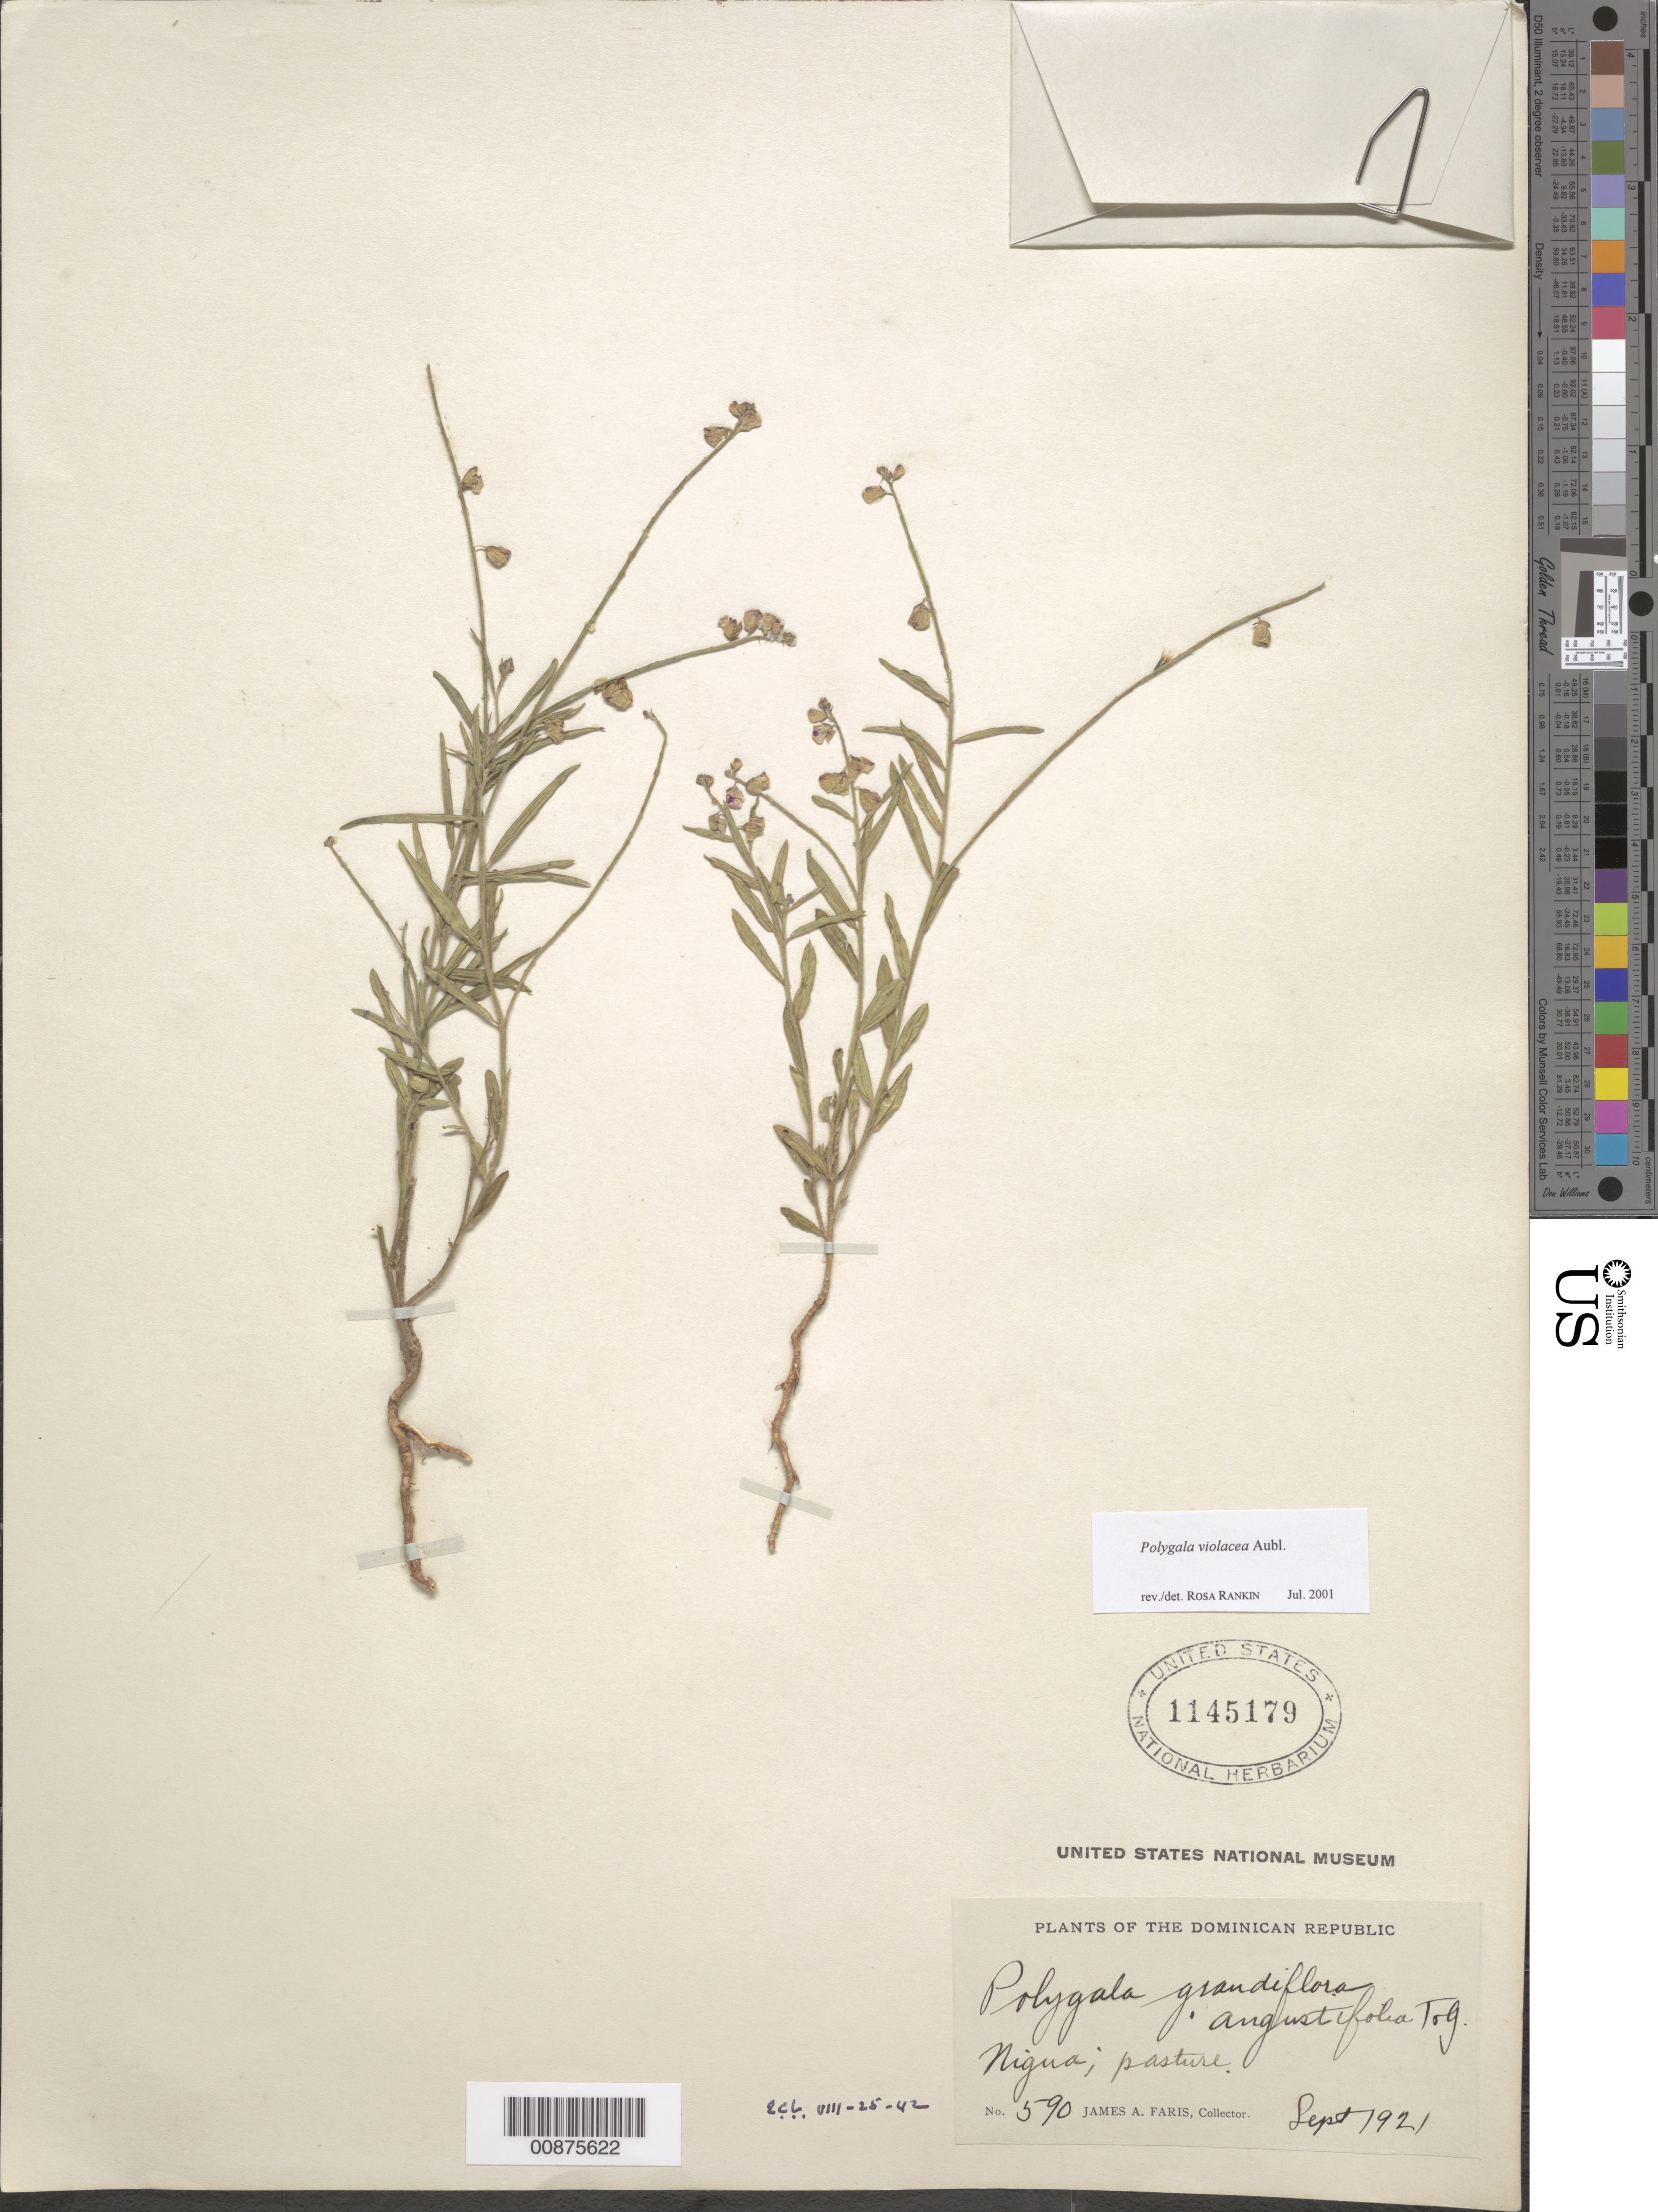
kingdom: Plantae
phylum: Tracheophyta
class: Magnoliopsida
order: Fabales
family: Polygalaceae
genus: Asemeia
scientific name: Asemeia violacea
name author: (Aubl.) J.F.B. Pastore & J.R. Abbott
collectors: J. Faris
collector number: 590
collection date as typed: Sep 1921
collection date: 1921-09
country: Dominican Republic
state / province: San Cristóbal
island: Hispaniola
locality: Nigua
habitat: In pasture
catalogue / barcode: US 1145179